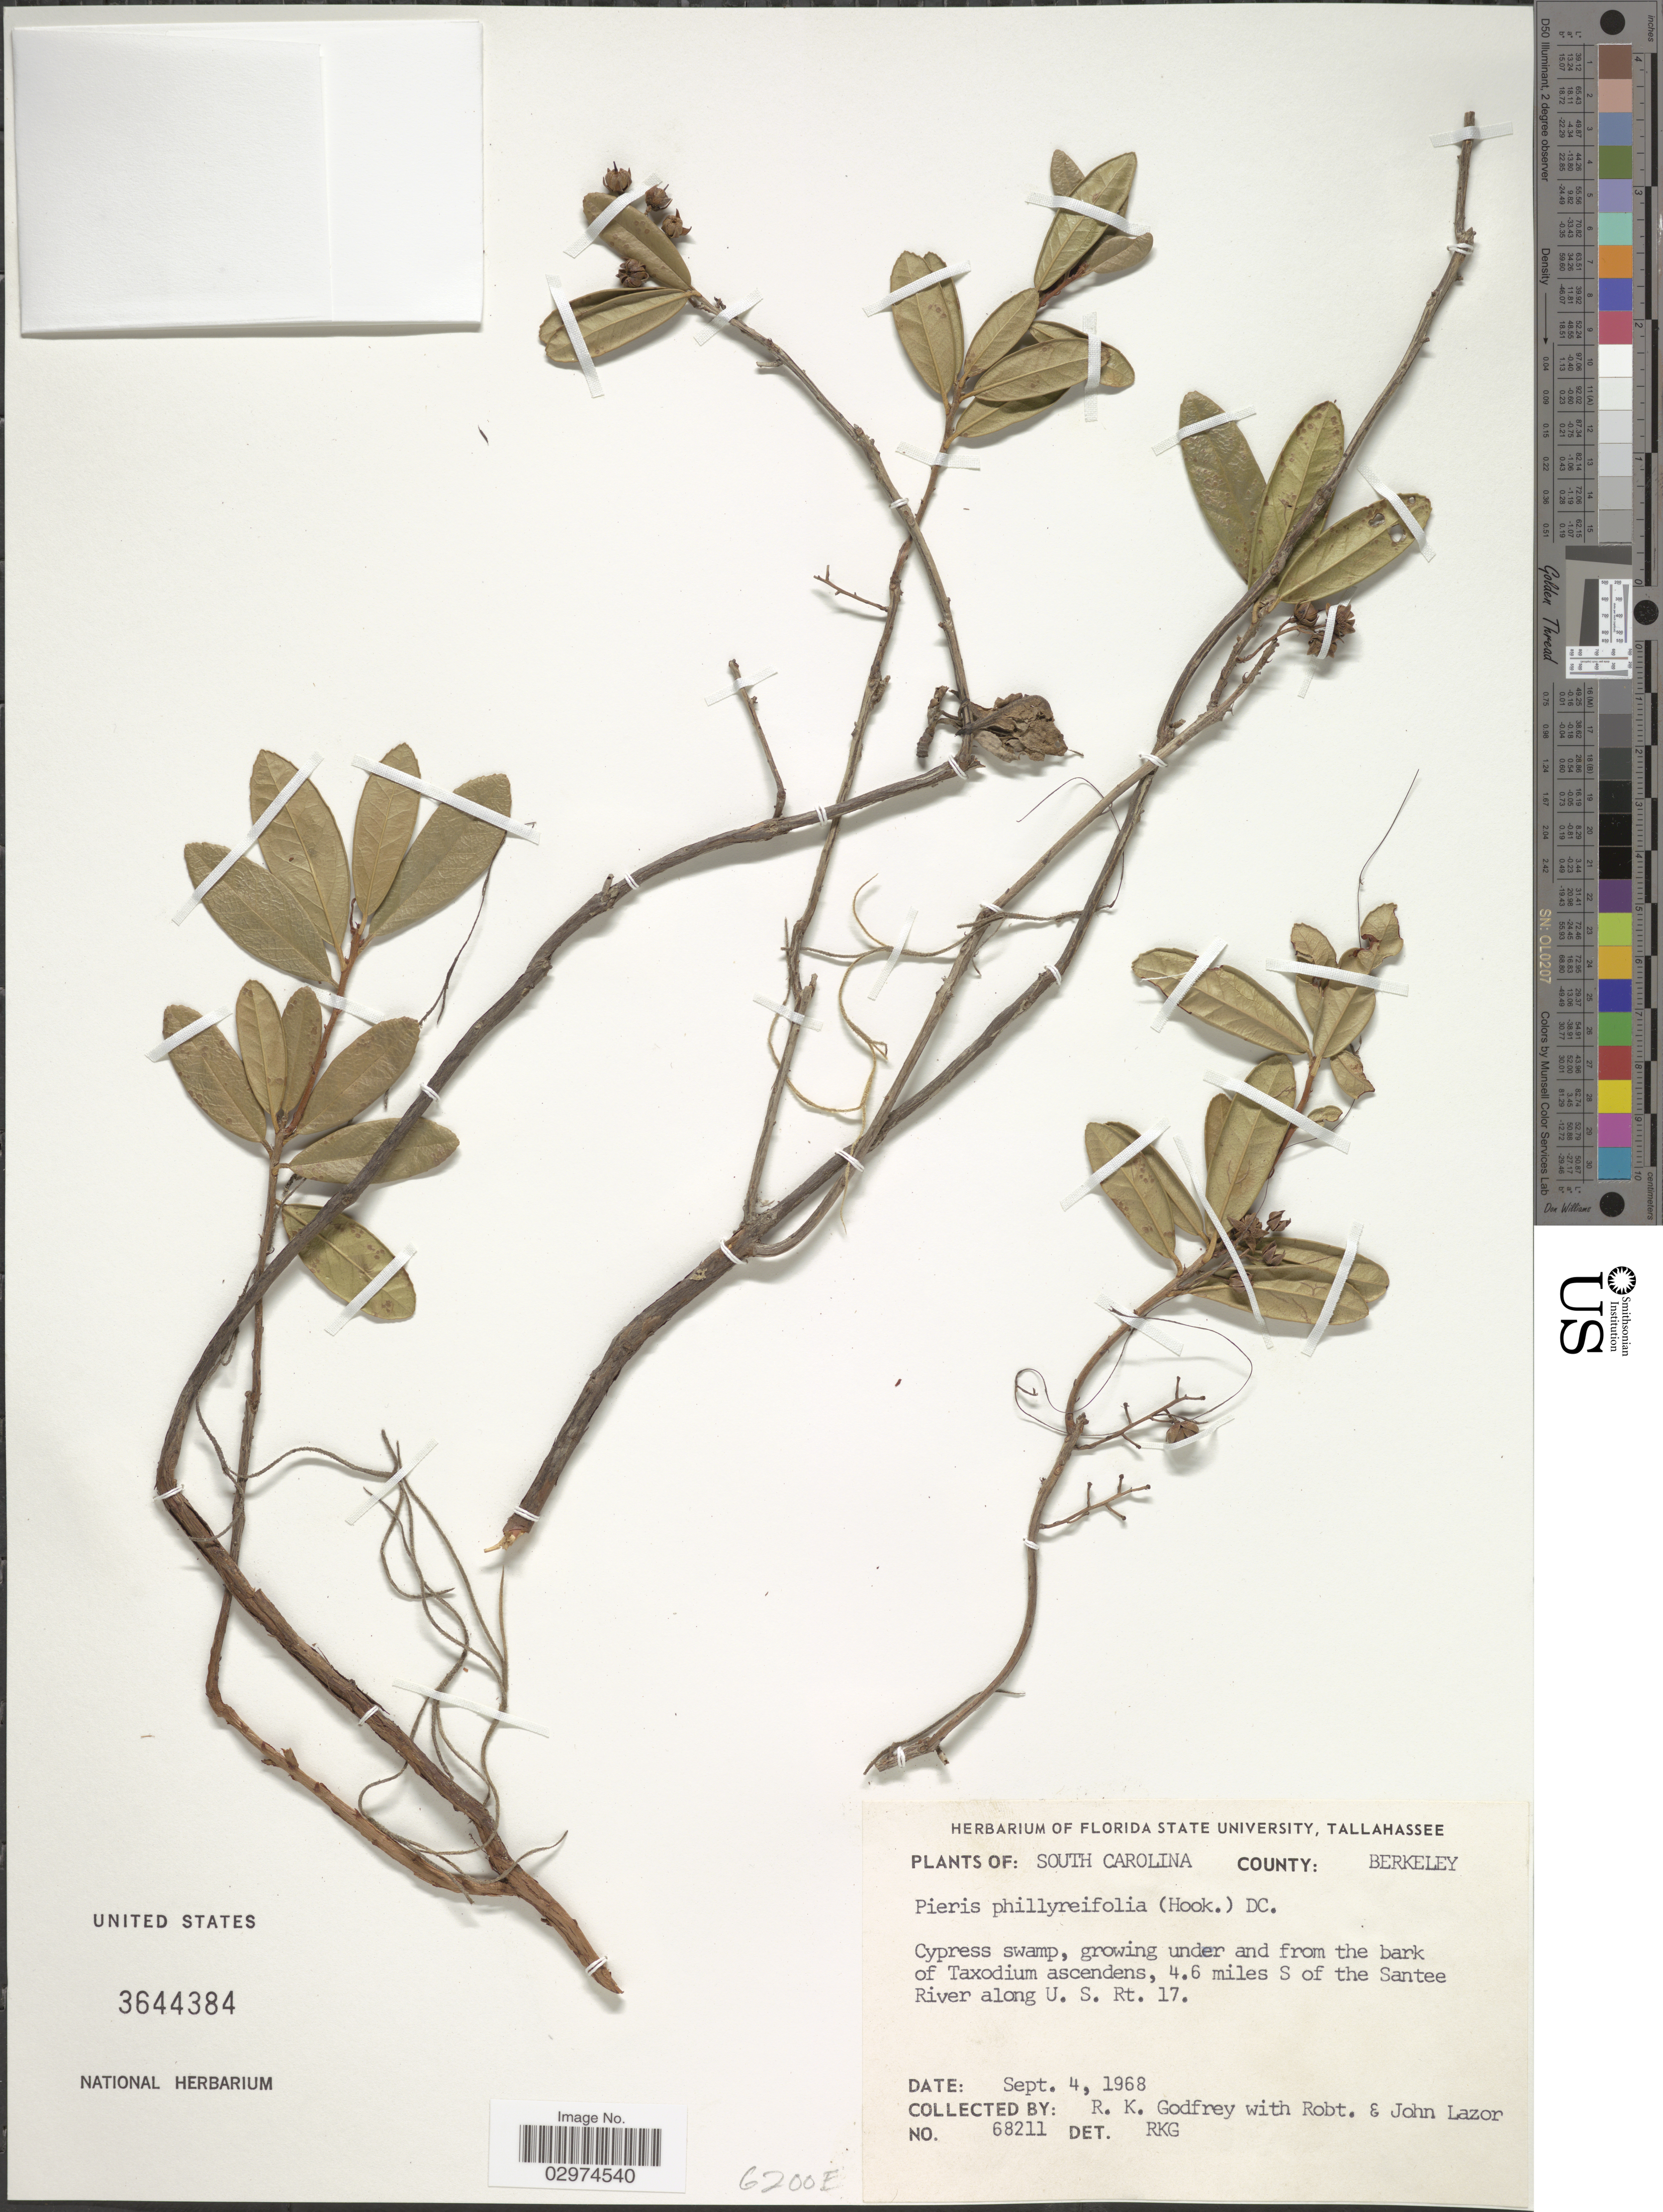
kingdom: Plantae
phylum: Tracheophyta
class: Magnoliopsida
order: Ericales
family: Ericaceae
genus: Pieris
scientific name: Pieris phillyreifolia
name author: (Hook.) DC.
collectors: R. K. Godfrey, R. L. Lazor & J. Lazor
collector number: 68211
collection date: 1968-09-04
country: United States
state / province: South Carolina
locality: County: Berkeley, 4.6 miles S of the Santee River along U.S. Rt. 17.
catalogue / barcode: US 3644384